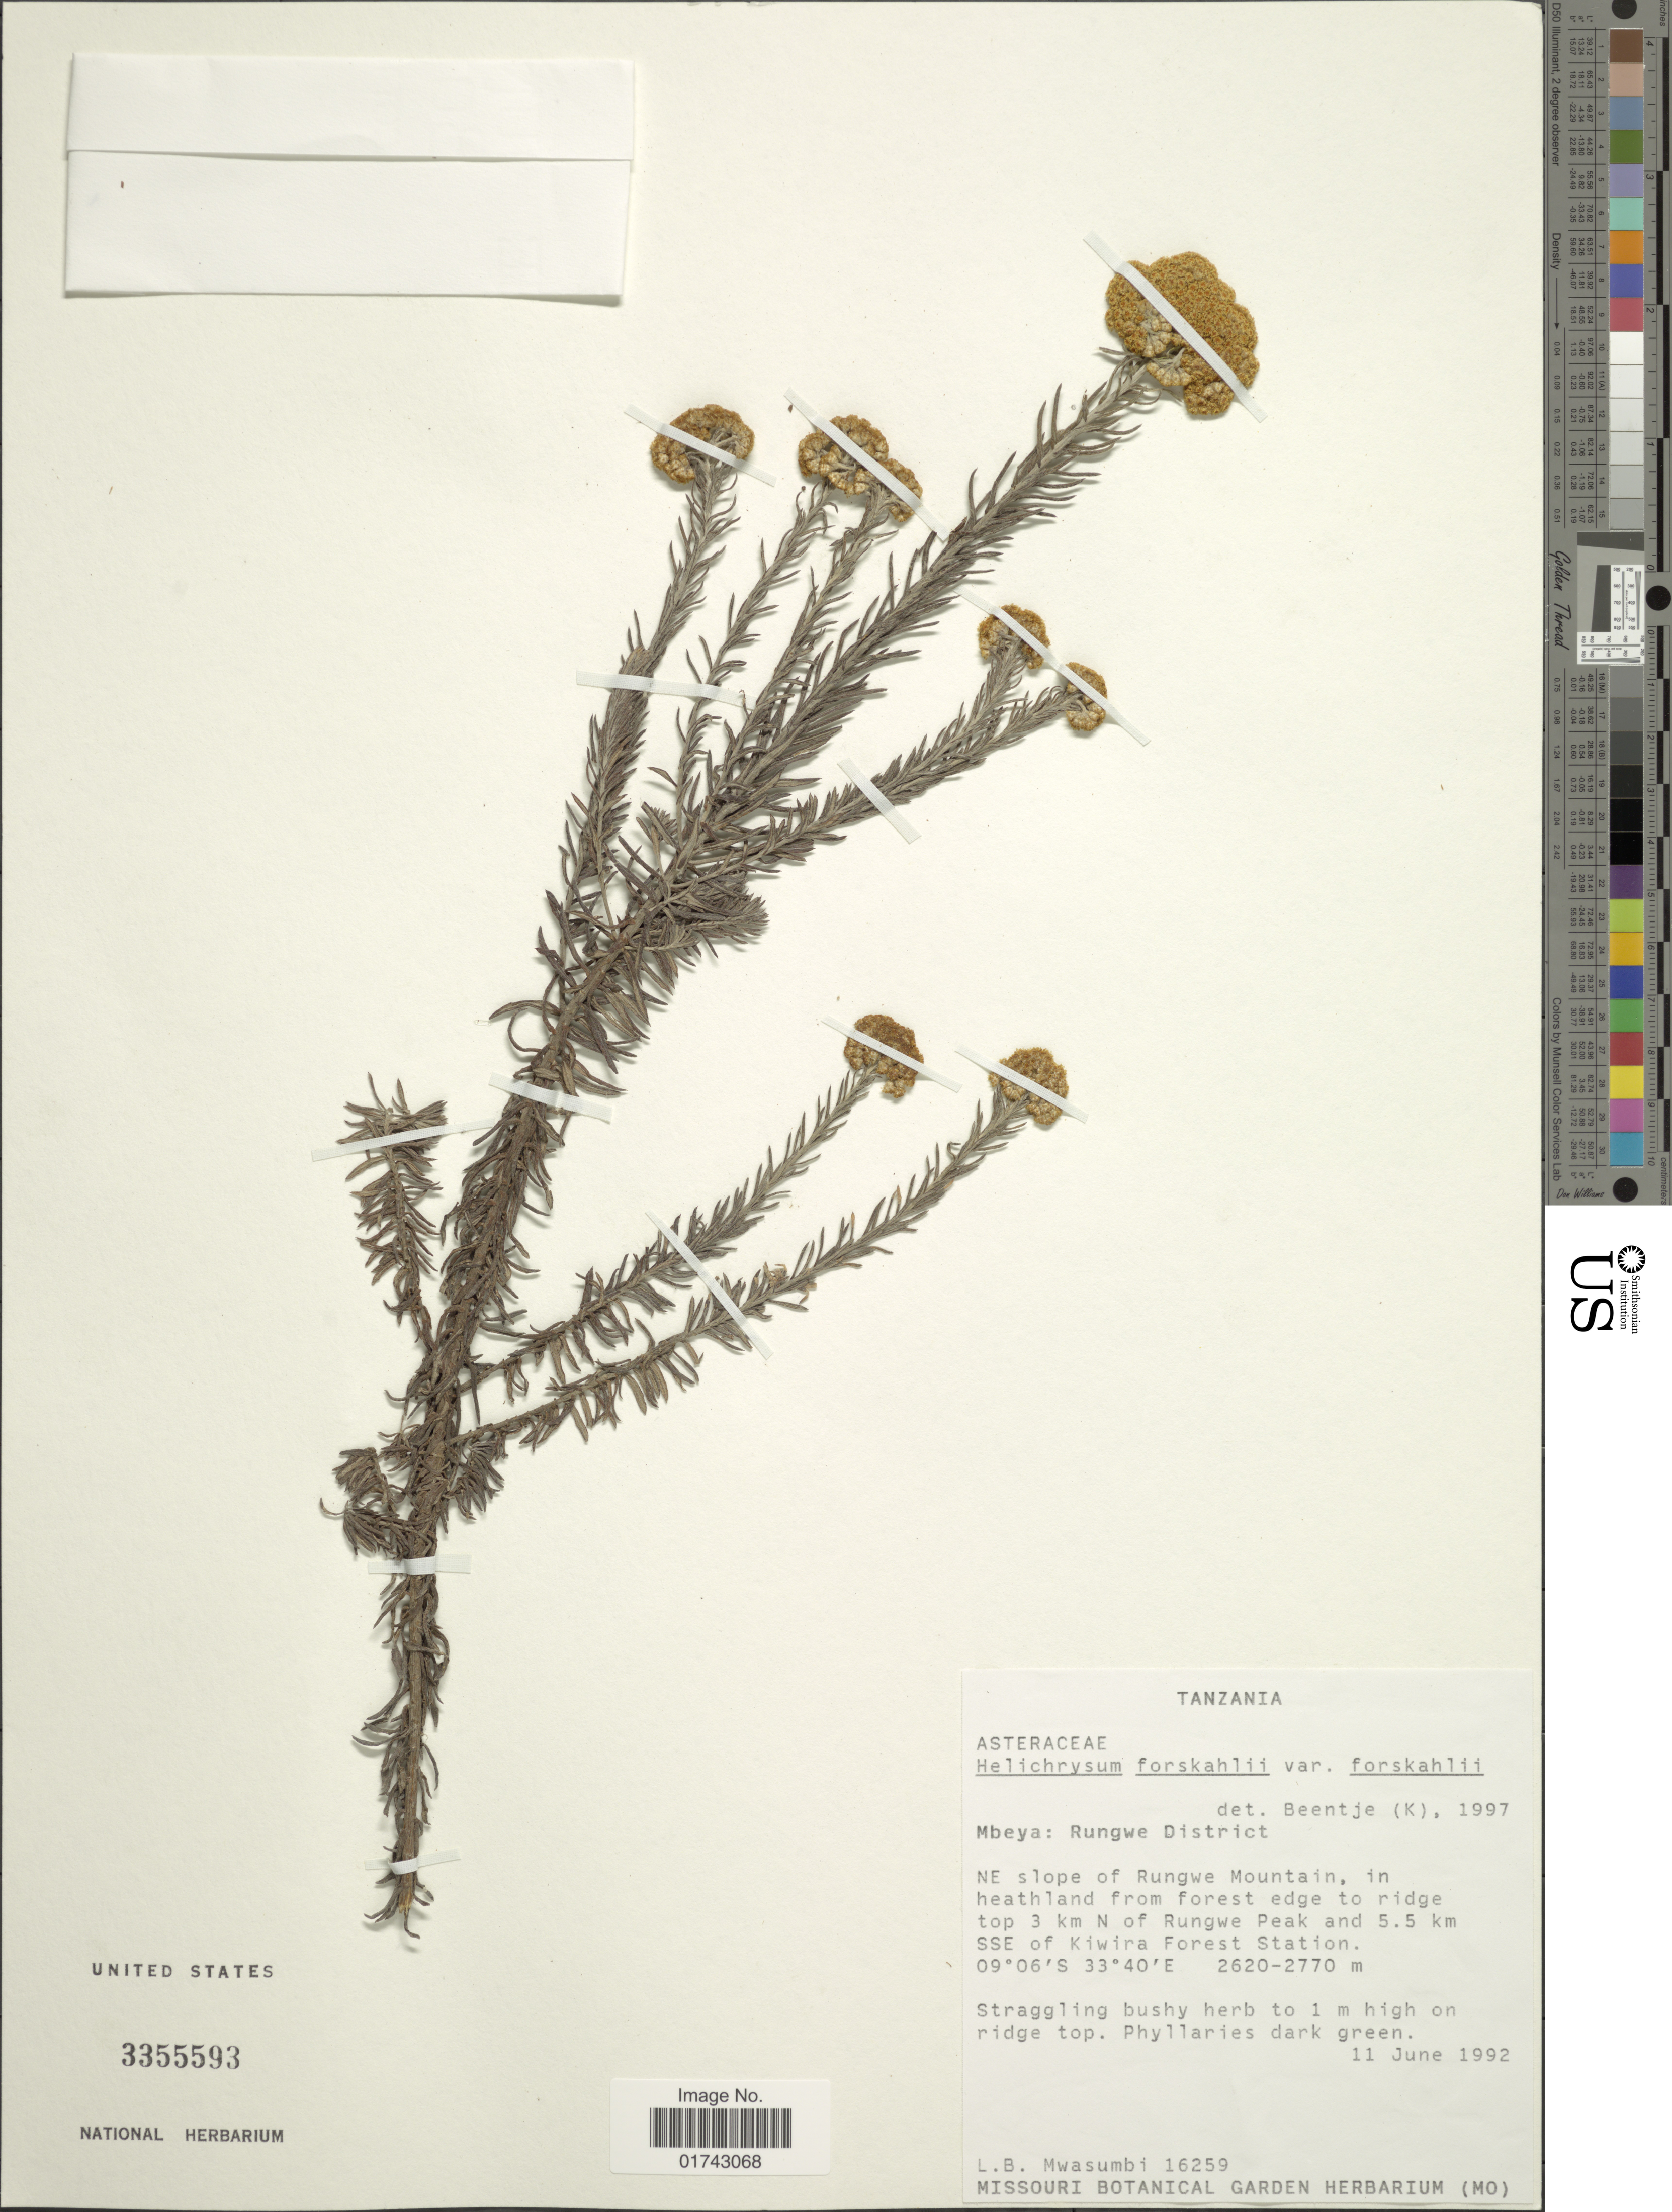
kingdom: Plantae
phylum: Tracheophyta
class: Magnoliopsida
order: Asterales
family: Asteraceae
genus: Helichrysum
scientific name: Helichrysum forskahlii var. forskahlii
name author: (J.F. Gmel.) Hilliard & B.L. Burtt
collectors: L. Mwasumbi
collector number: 165259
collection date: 1992-06-11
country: Tanzania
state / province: Mbeya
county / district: Rungwe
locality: NE slope of Rungwe Mountain, in heathland from forest edge to ridge top 3 km N of Rungwe Peak and 5.5 km SSE of Kiwira Forest Station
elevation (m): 2620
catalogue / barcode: US 3355593